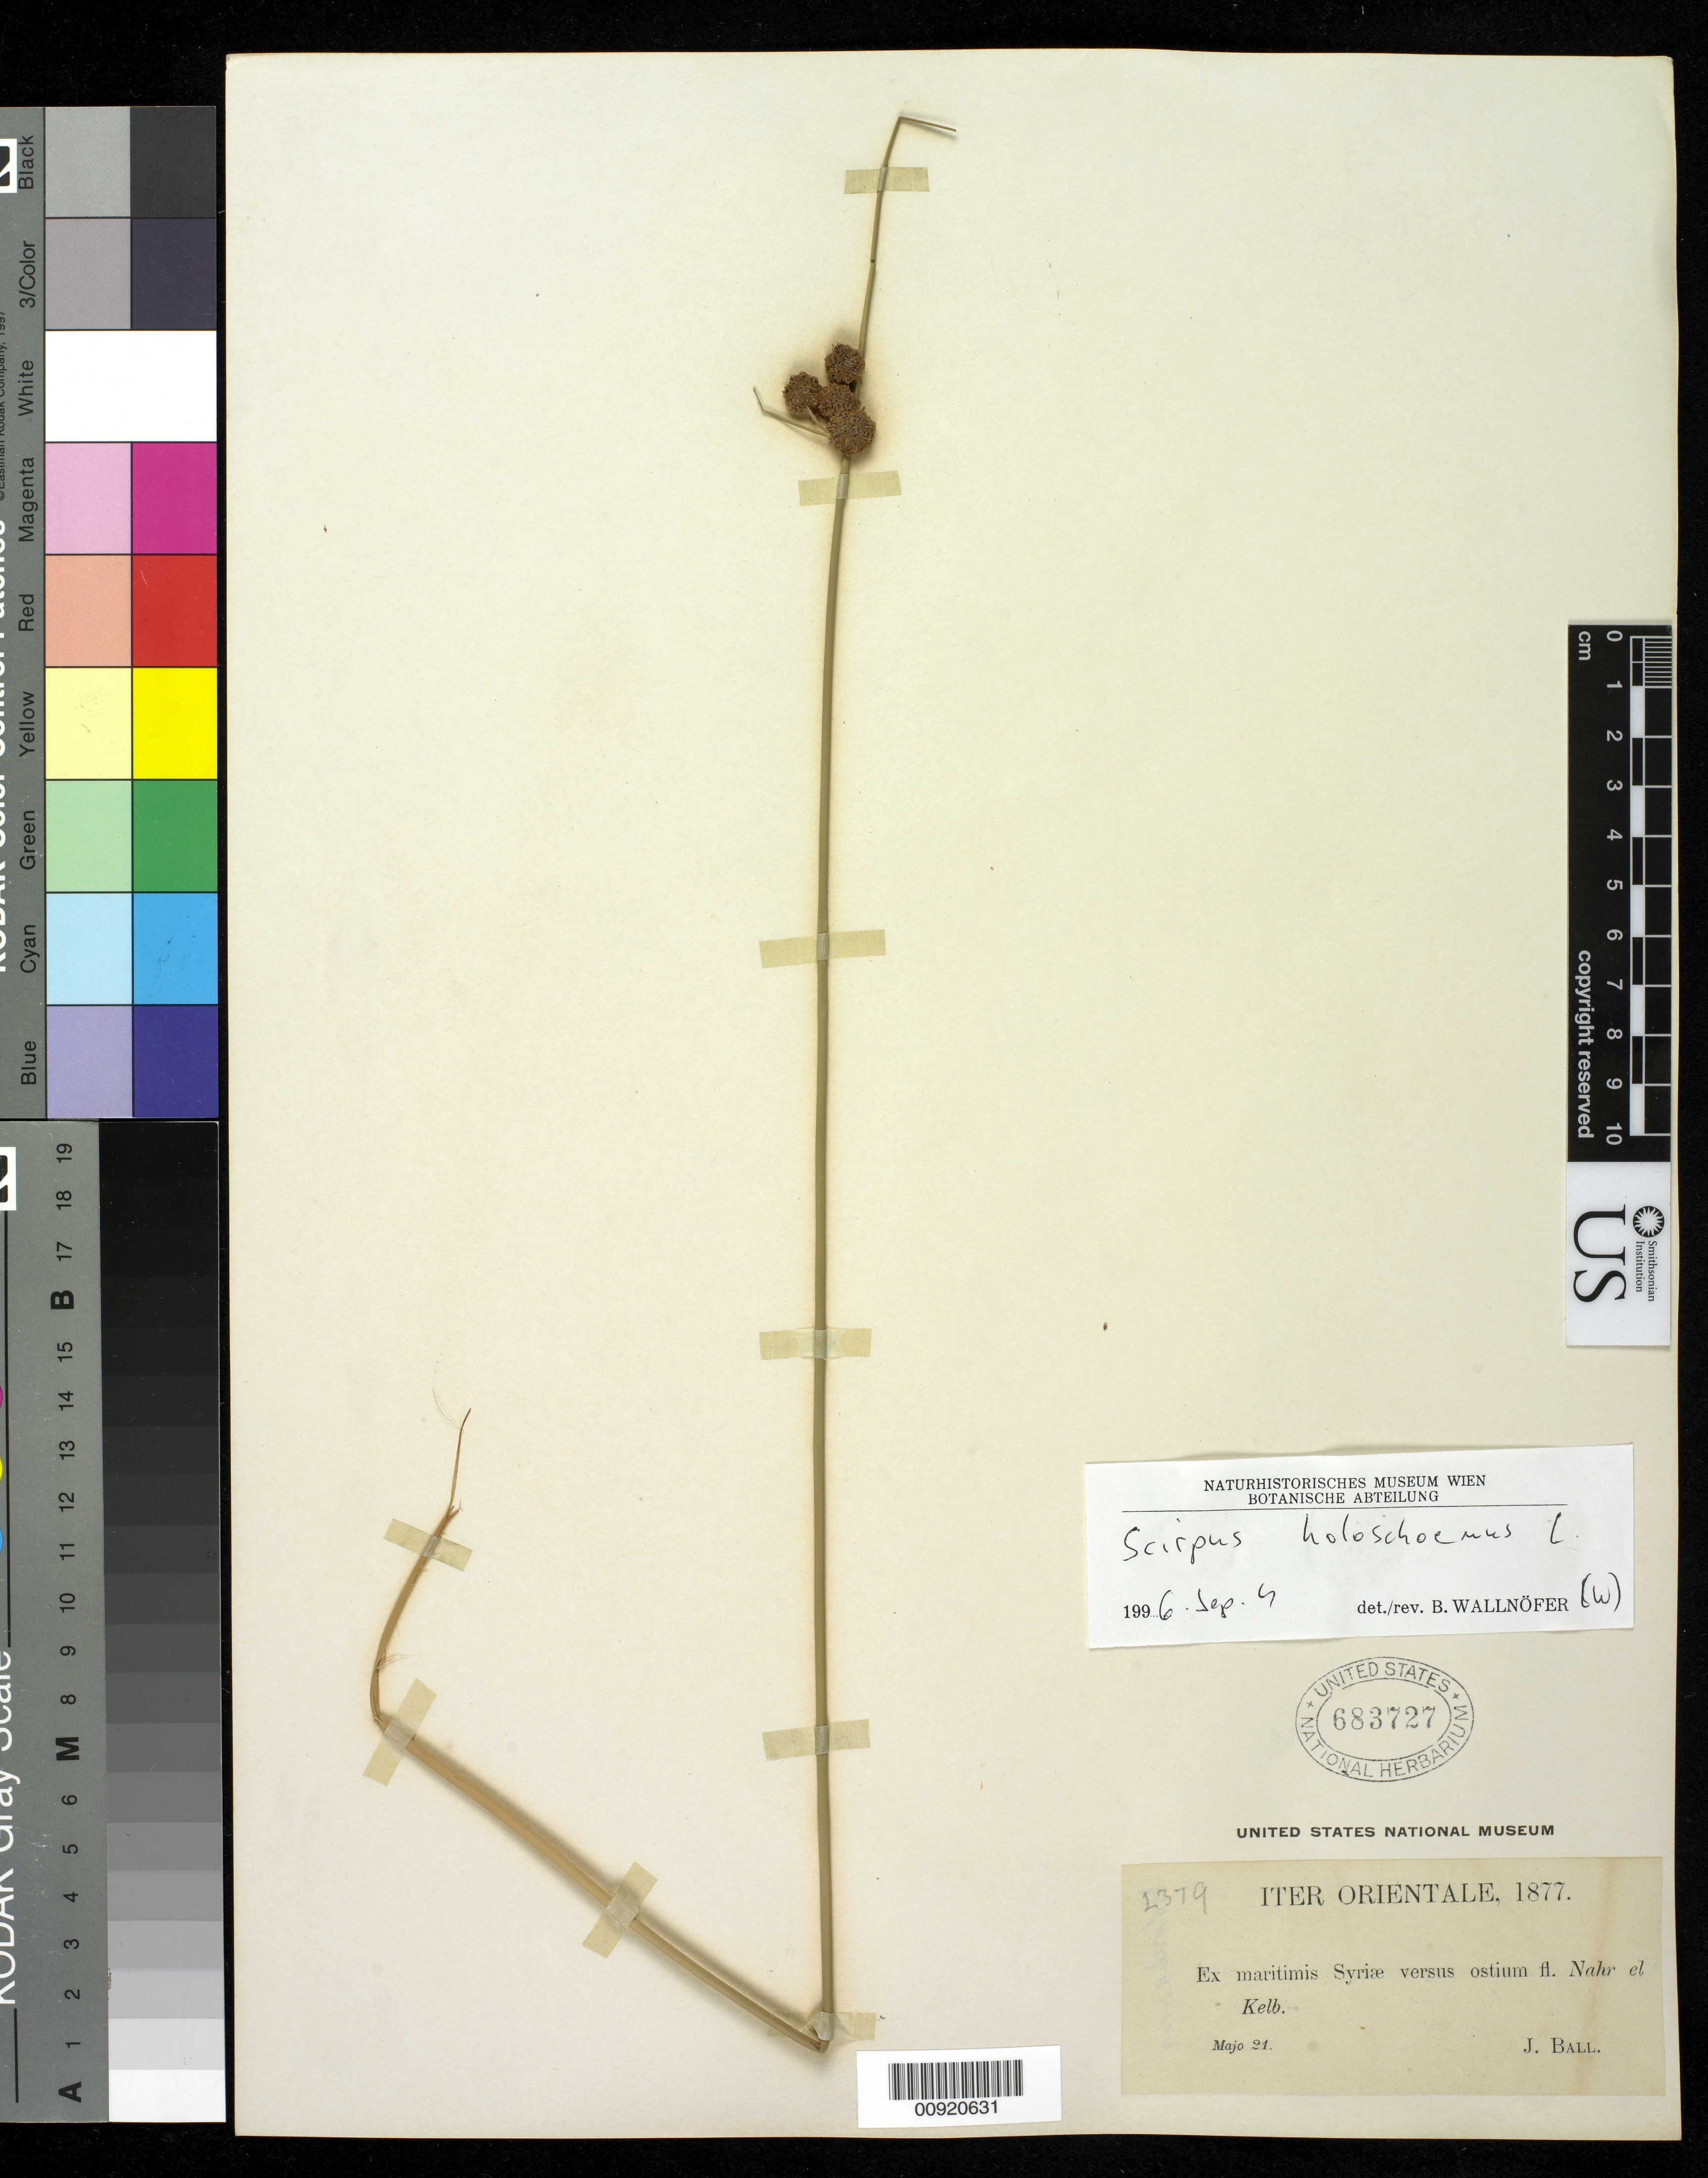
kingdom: Plantae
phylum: Tracheophyta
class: Liliopsida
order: Poales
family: Cyperaceae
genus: Scirpoides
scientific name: Scirpoides holoschoenus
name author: (L.) Soják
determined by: Strong, M. T., (US), Smithsonian Institution - National Museum of Natural History (UNITED STATES)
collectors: J. Ball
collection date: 1877-05-21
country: Syria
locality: Ex maritimis Syriae versus ostium fl. Nahr el Kelb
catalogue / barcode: US 683727